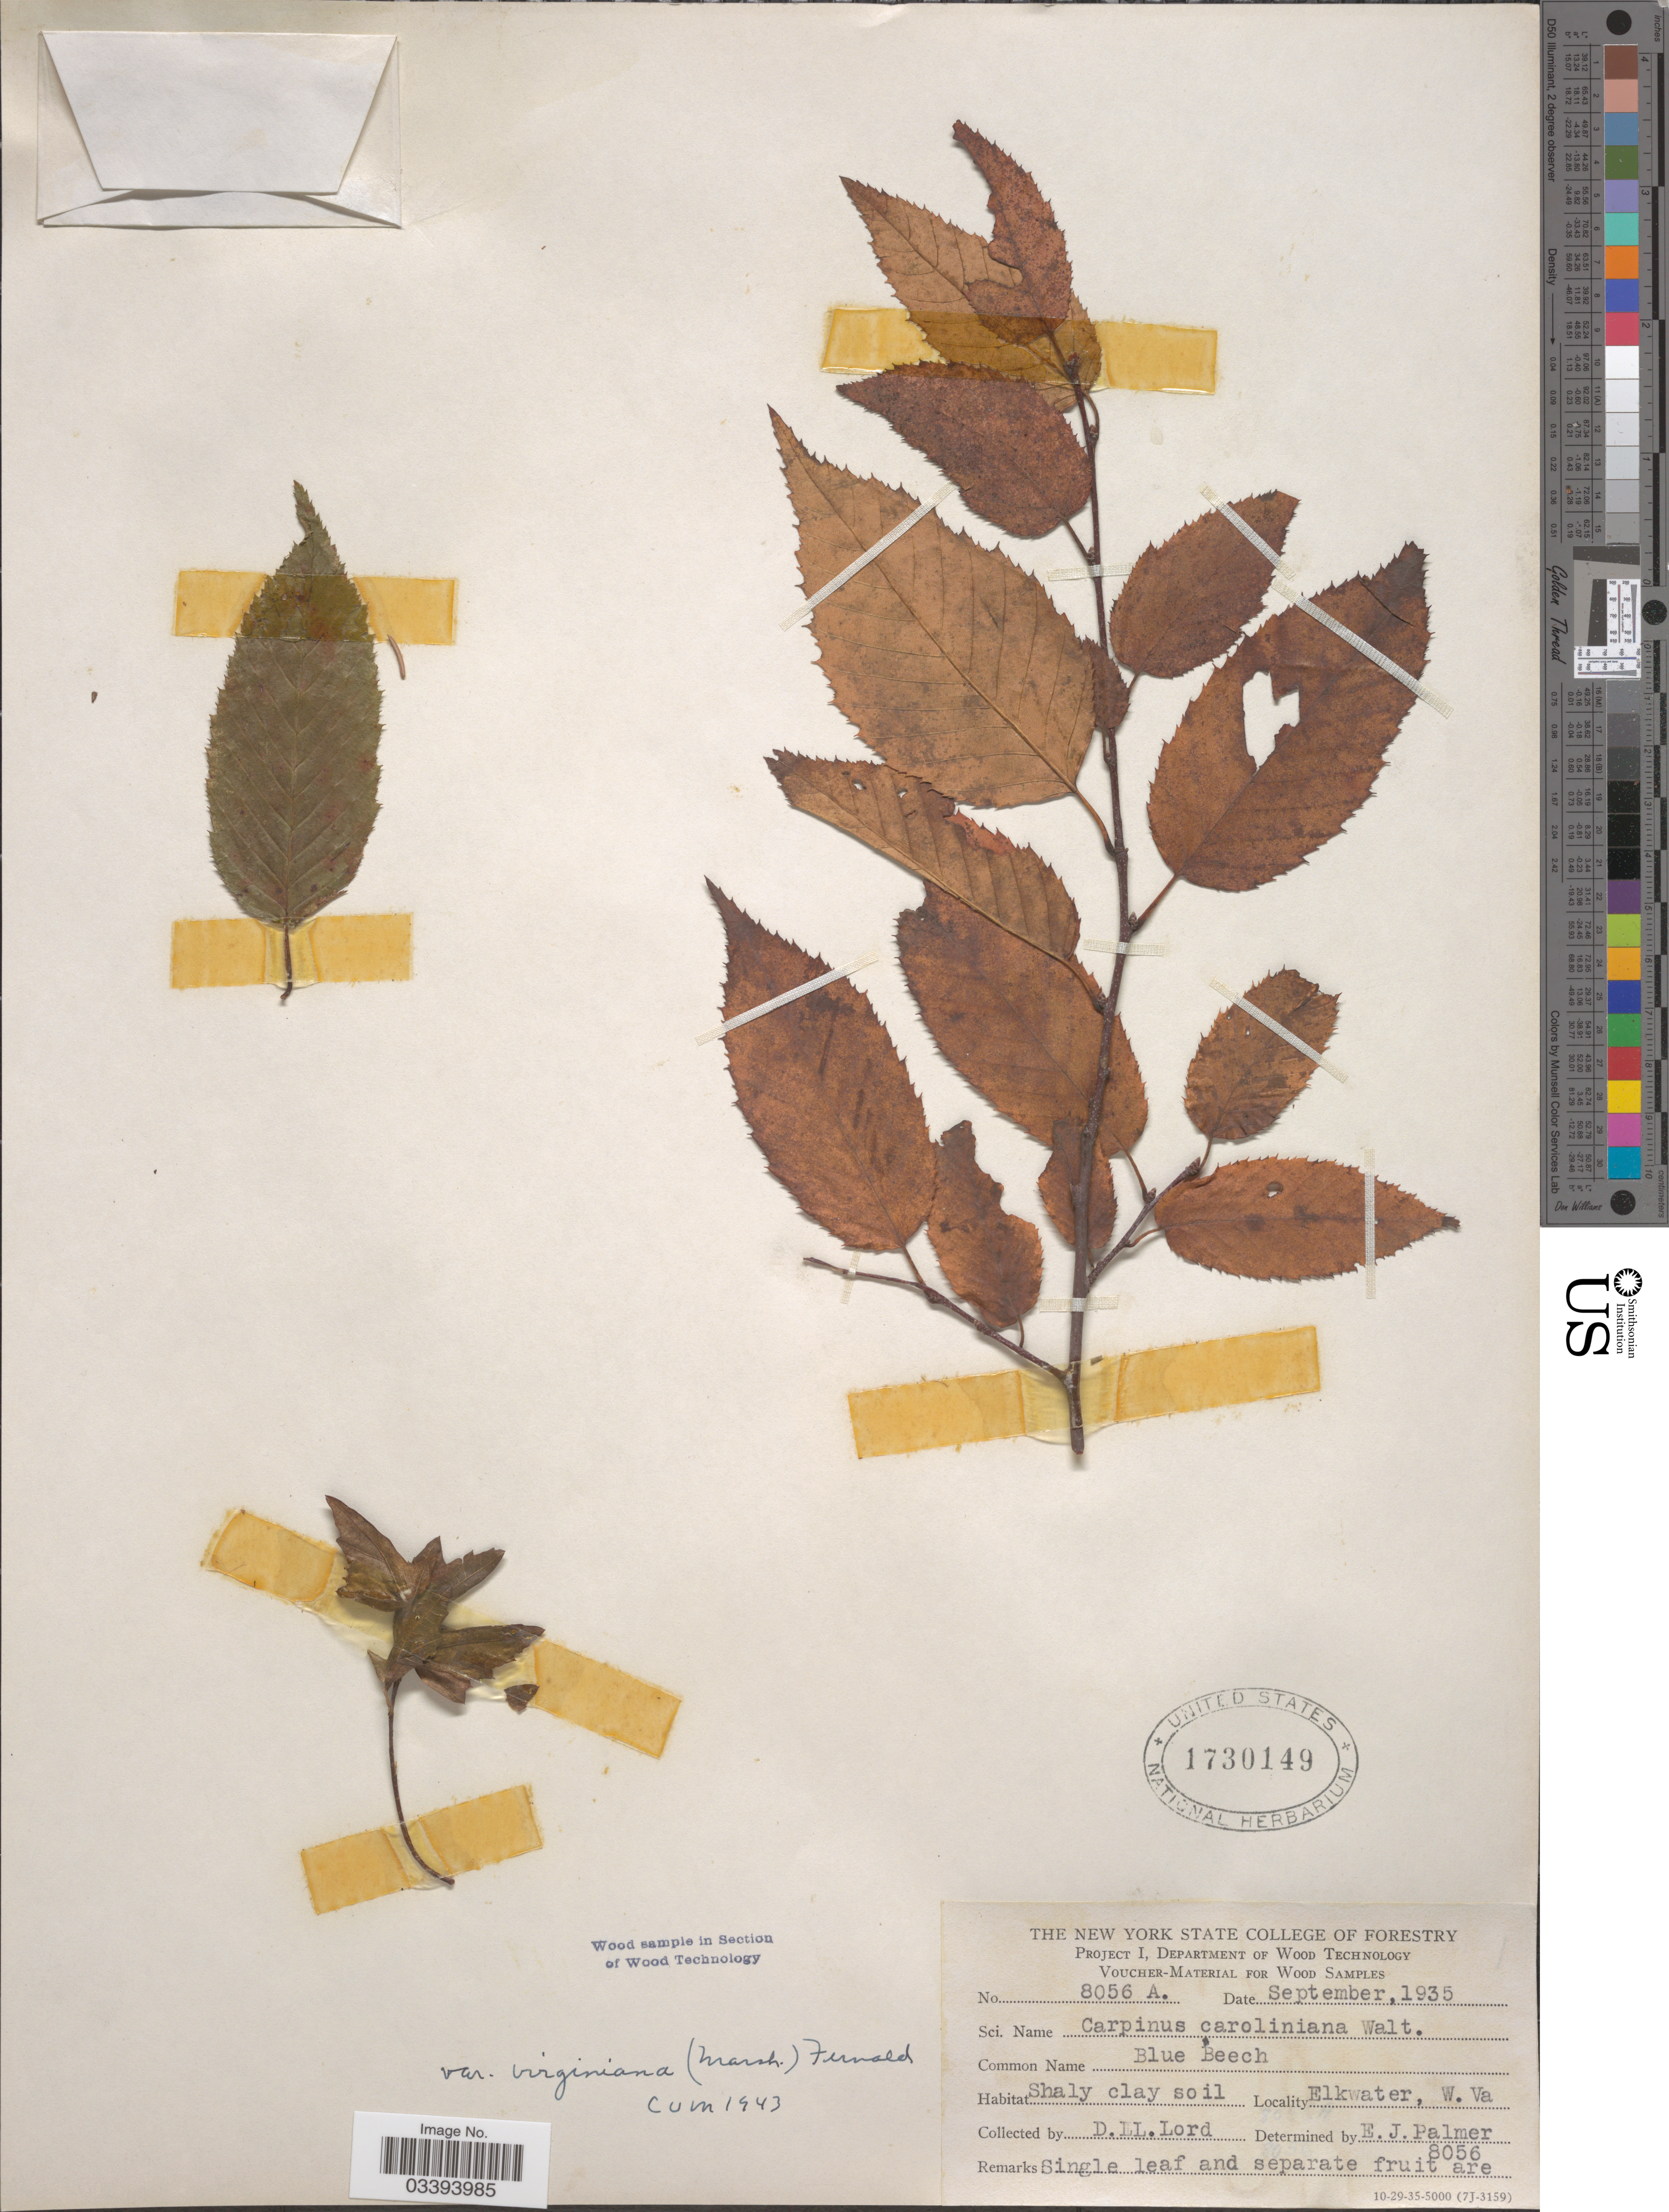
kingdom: Plantae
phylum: Tracheophyta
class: Magnoliopsida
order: Fagales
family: Betulaceae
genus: Carpinus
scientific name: Carpinus caroliniana subsp. virginiana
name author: (Marshall) Furlow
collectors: D. Lord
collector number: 8056A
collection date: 1935-09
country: United States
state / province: West Virginia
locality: Elkwater.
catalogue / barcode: US 1730149